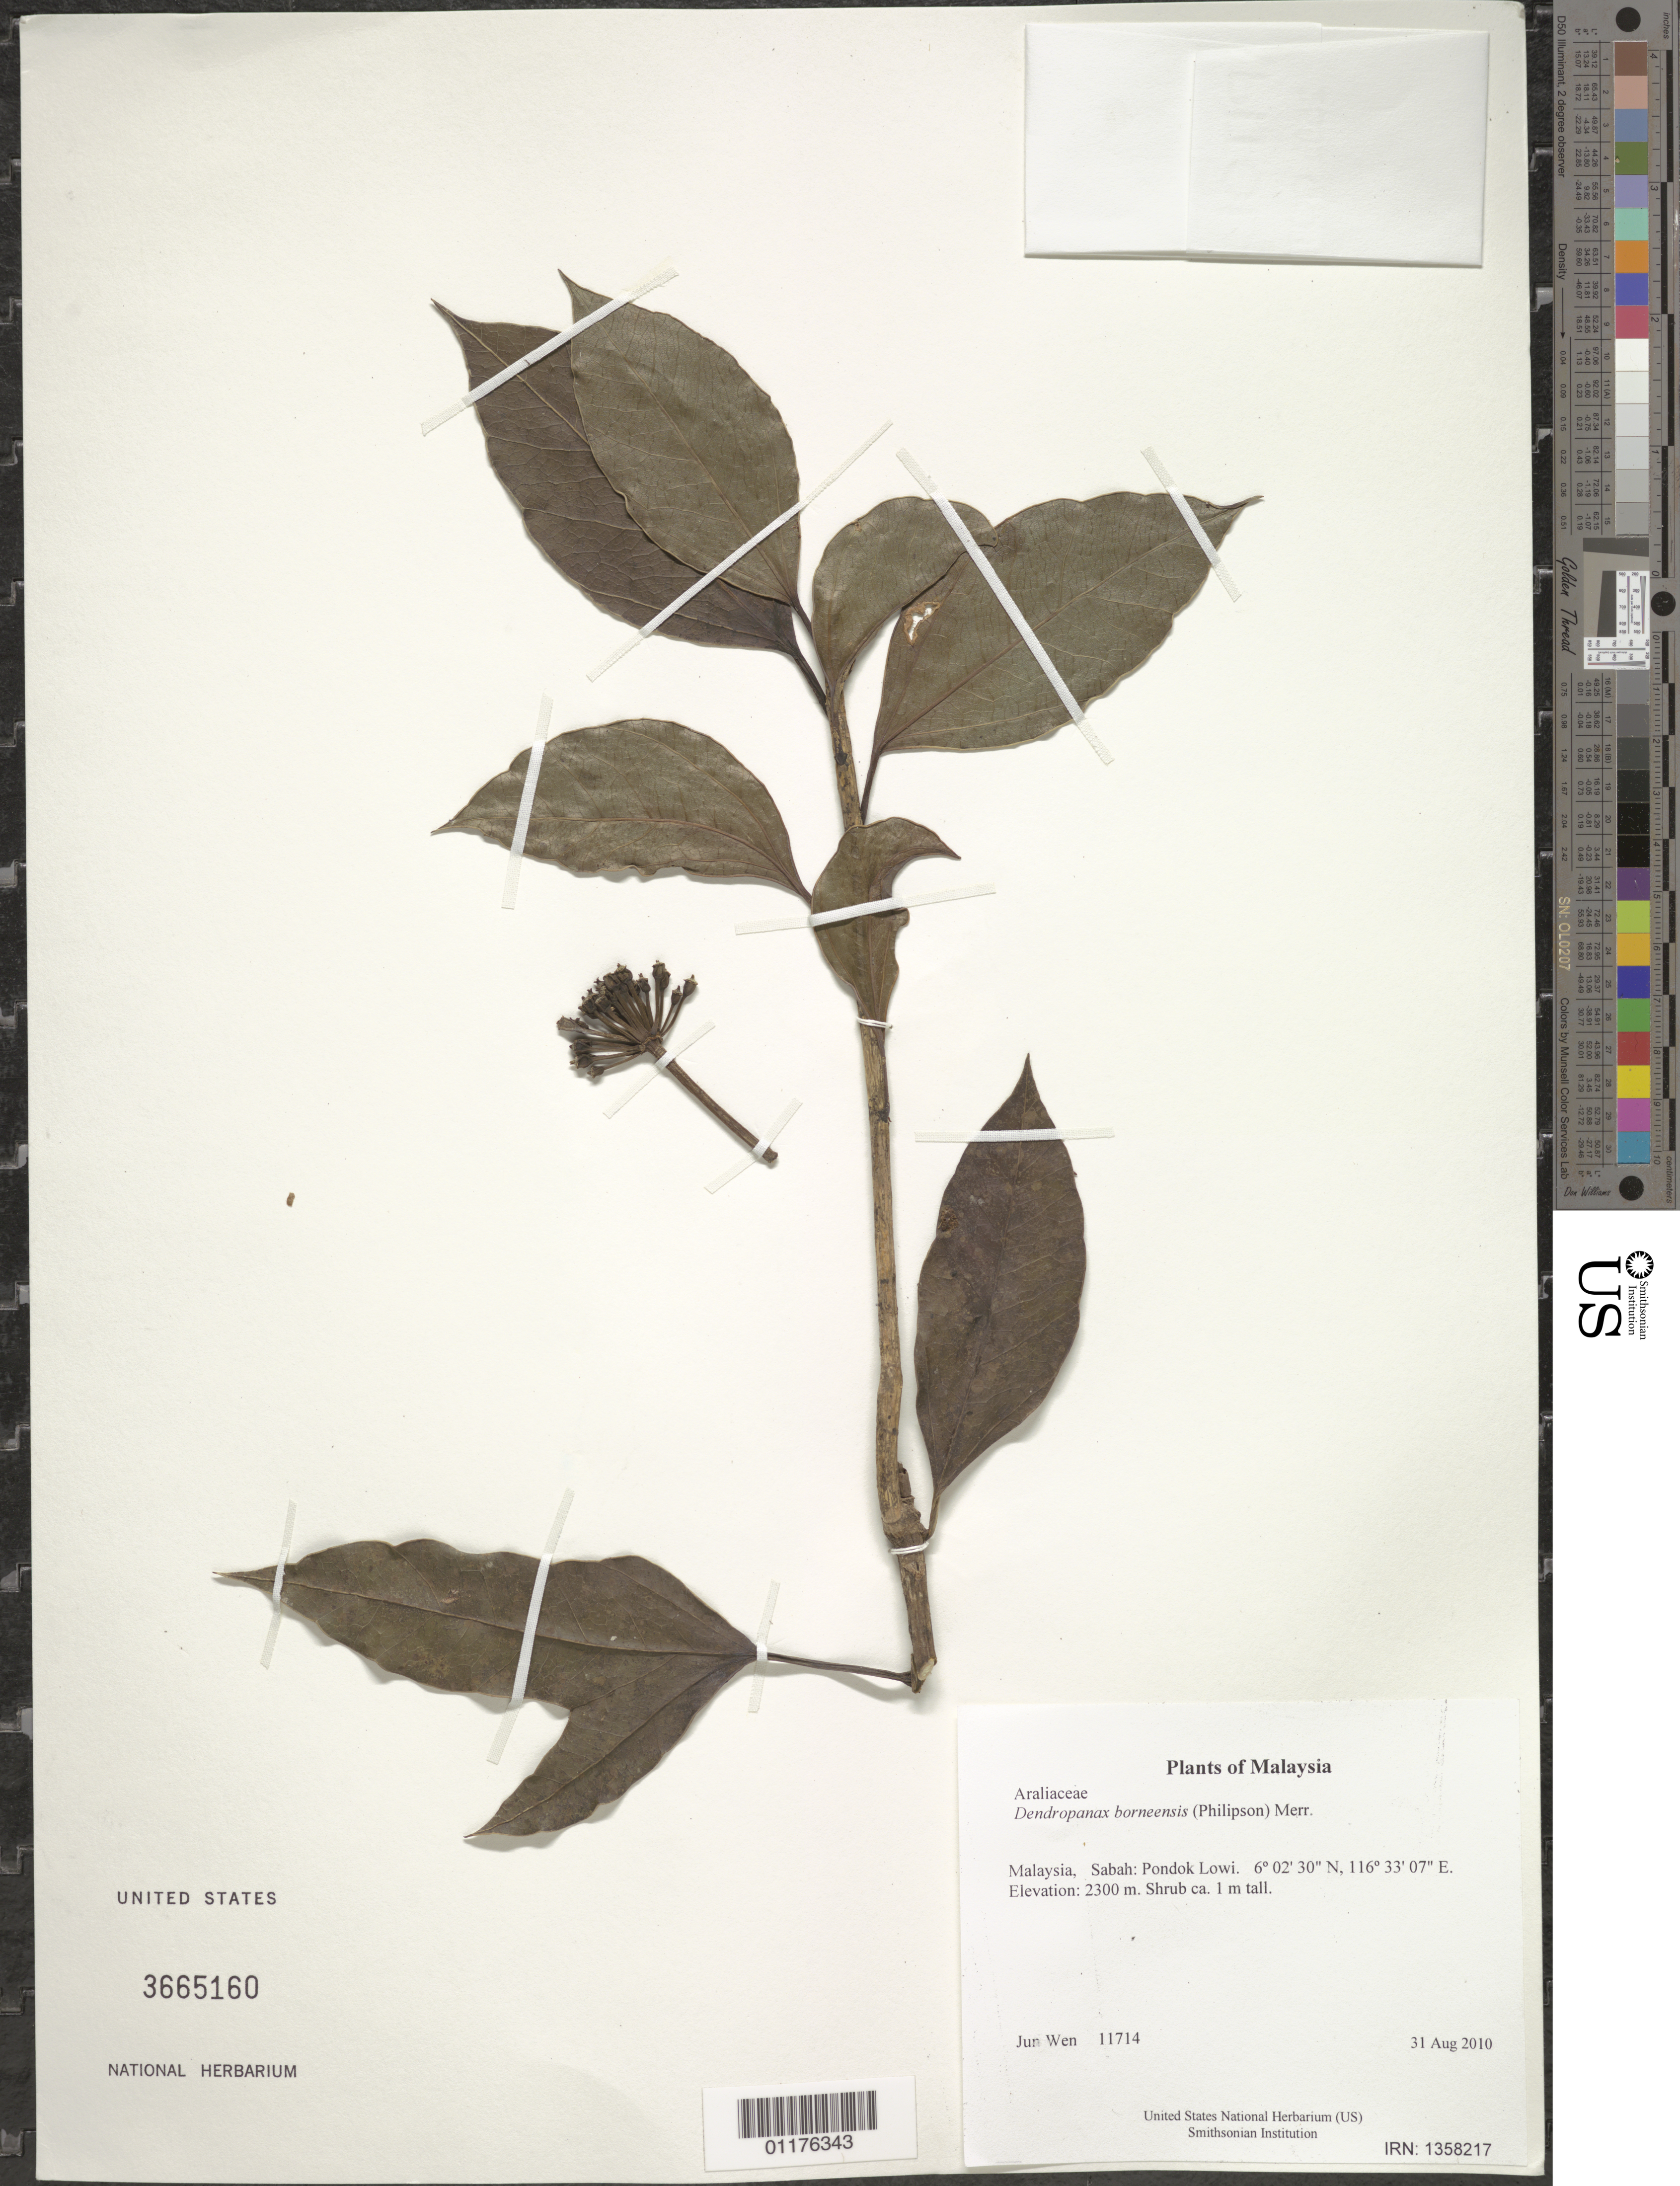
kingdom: Plantae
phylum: Tracheophyta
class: Magnoliopsida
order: Apiales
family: Araliaceae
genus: Dendropanax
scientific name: Dendropanax borneensis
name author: (Philipson) Merr.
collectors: J. Wen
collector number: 11714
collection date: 2010-08-31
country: Malaysia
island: Borneo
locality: Sabah: Pondok Lowi.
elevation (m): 2300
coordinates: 06 02 29.6 N, 116 33 06.9 E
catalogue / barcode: US 3665160